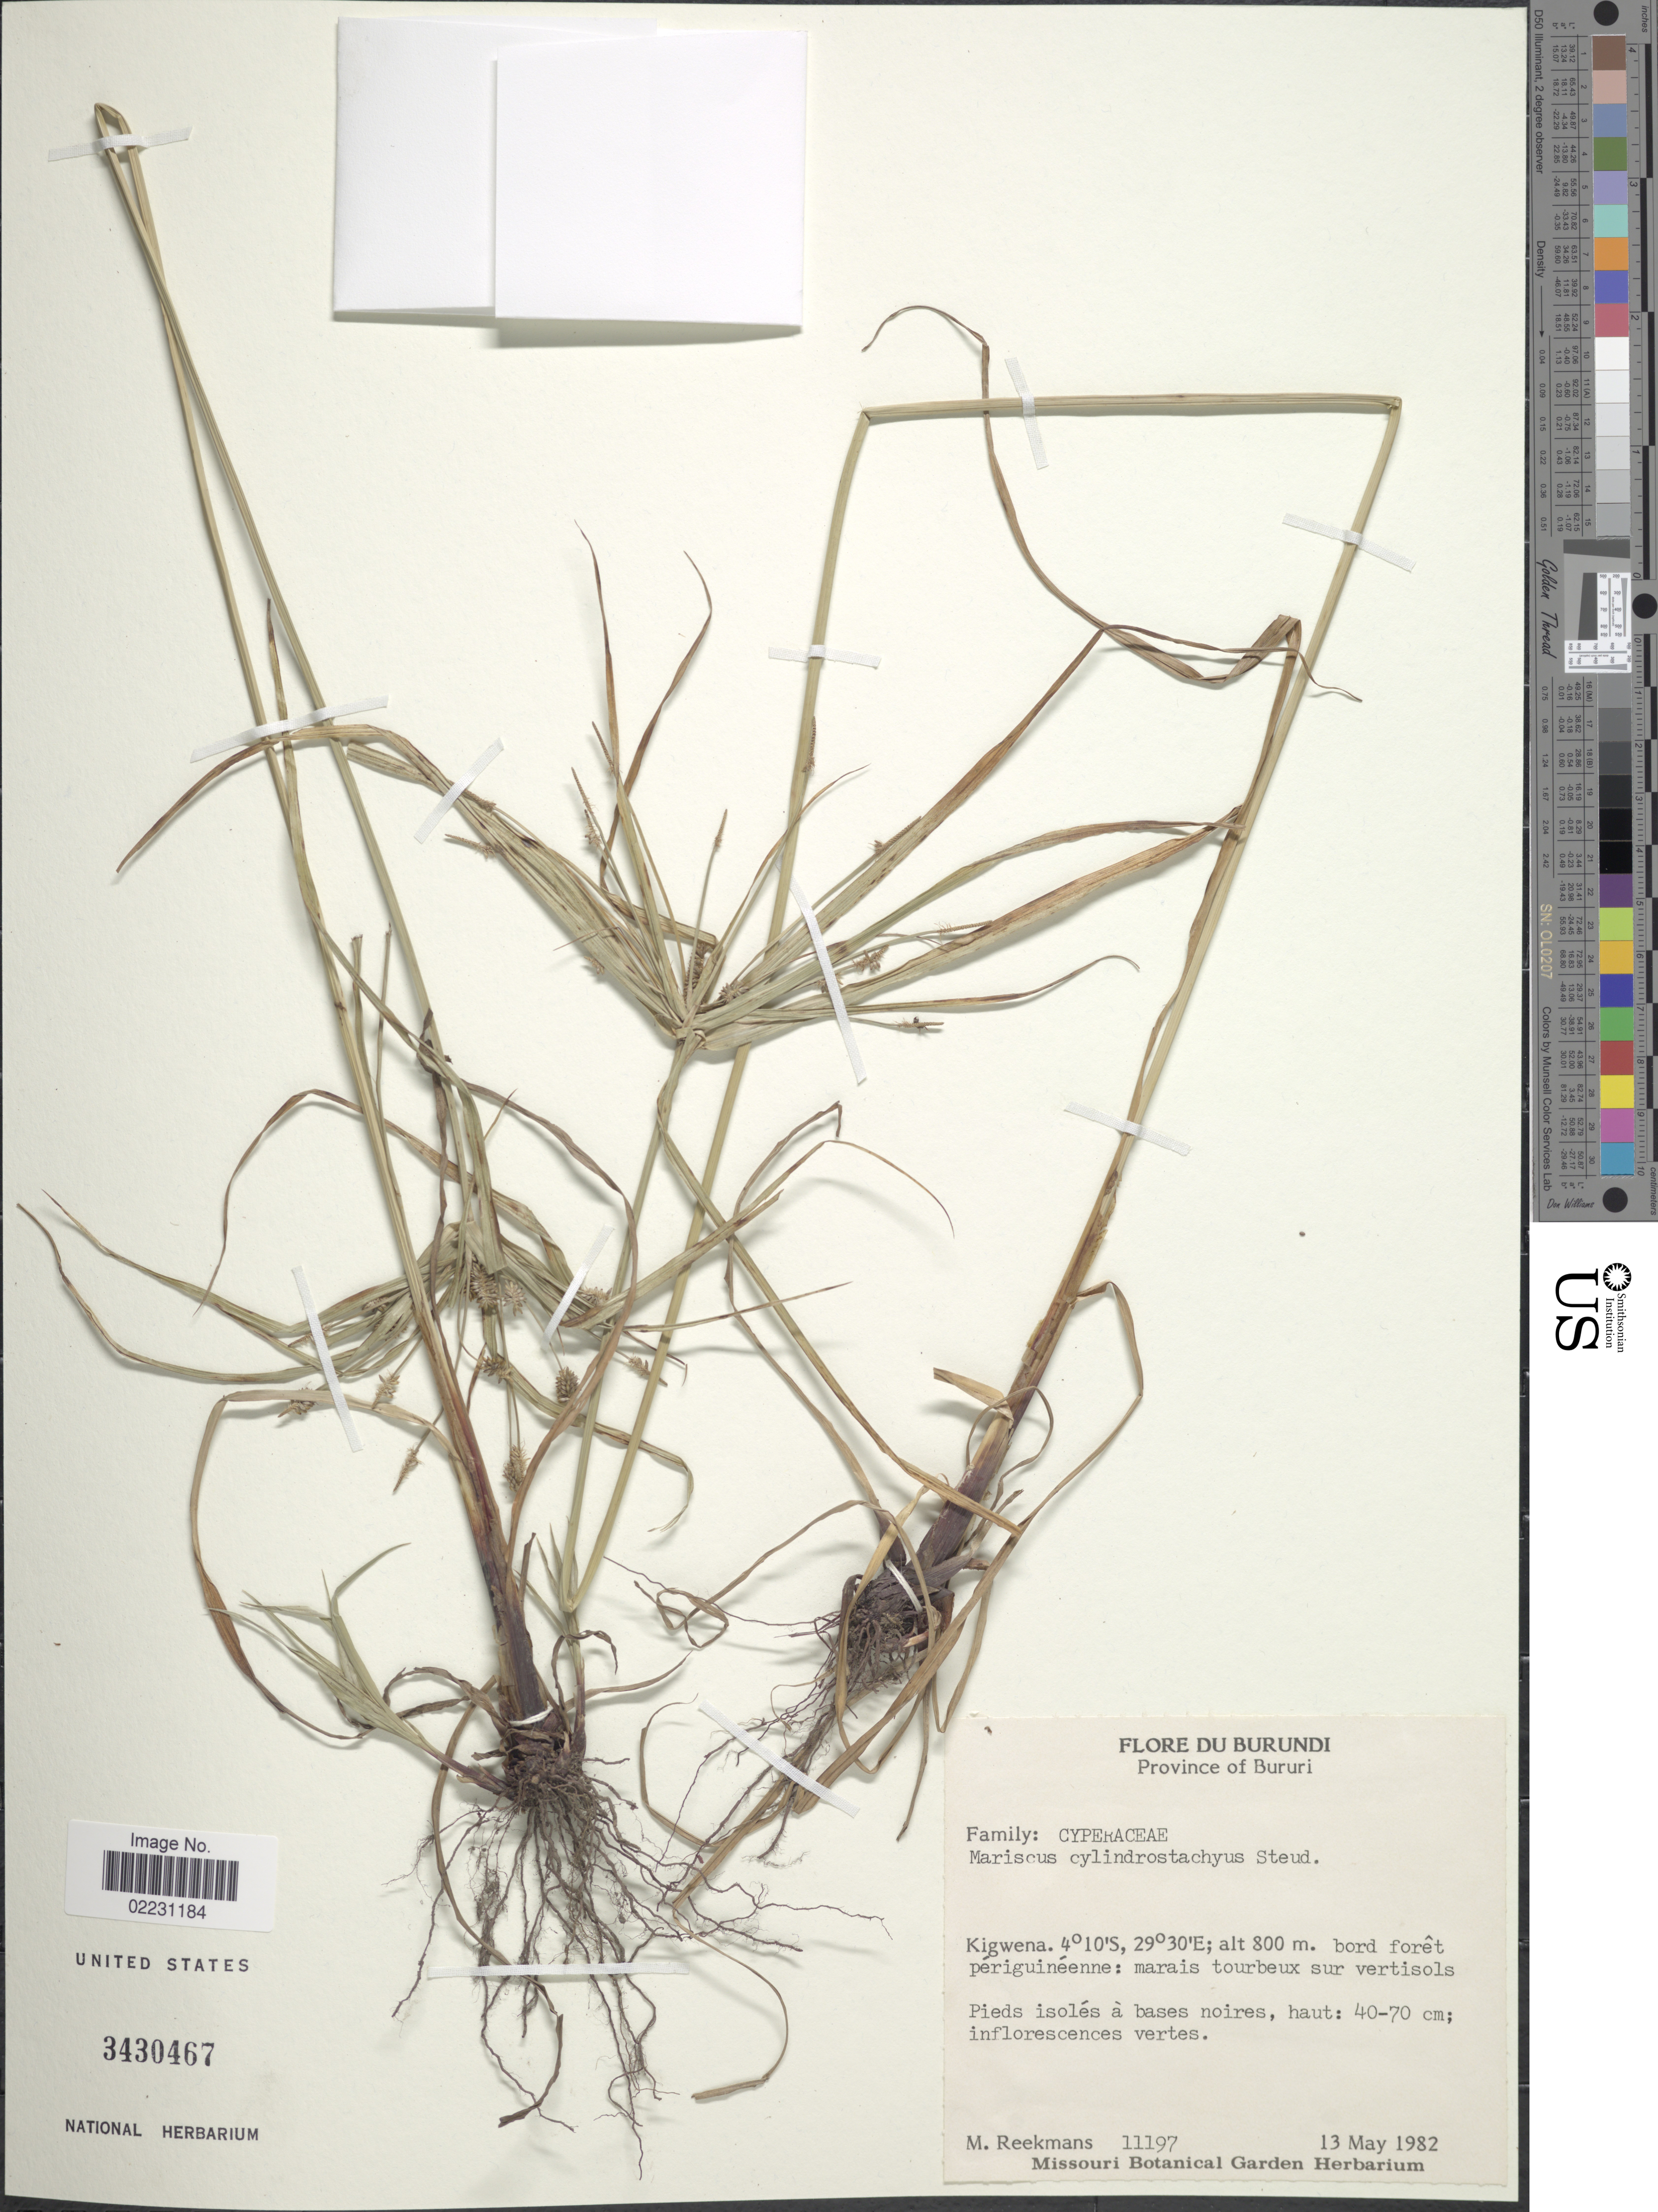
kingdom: Plantae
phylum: Tracheophyta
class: Liliopsida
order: Poales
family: Cyperaceae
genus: Cyperus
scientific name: Cyperus cyperoides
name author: (L.) Kuntze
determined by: Strong, Mark T., (BOT), Smithsonian Institution - National Museum of Natural History (UNITED STATES)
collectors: M. Reekmans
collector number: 11197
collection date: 1982-05-13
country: Burundi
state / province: Bururi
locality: Kigwena. bord foret periguineenne: marais tourbeux sur vertisols.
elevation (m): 800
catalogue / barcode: US 3430467